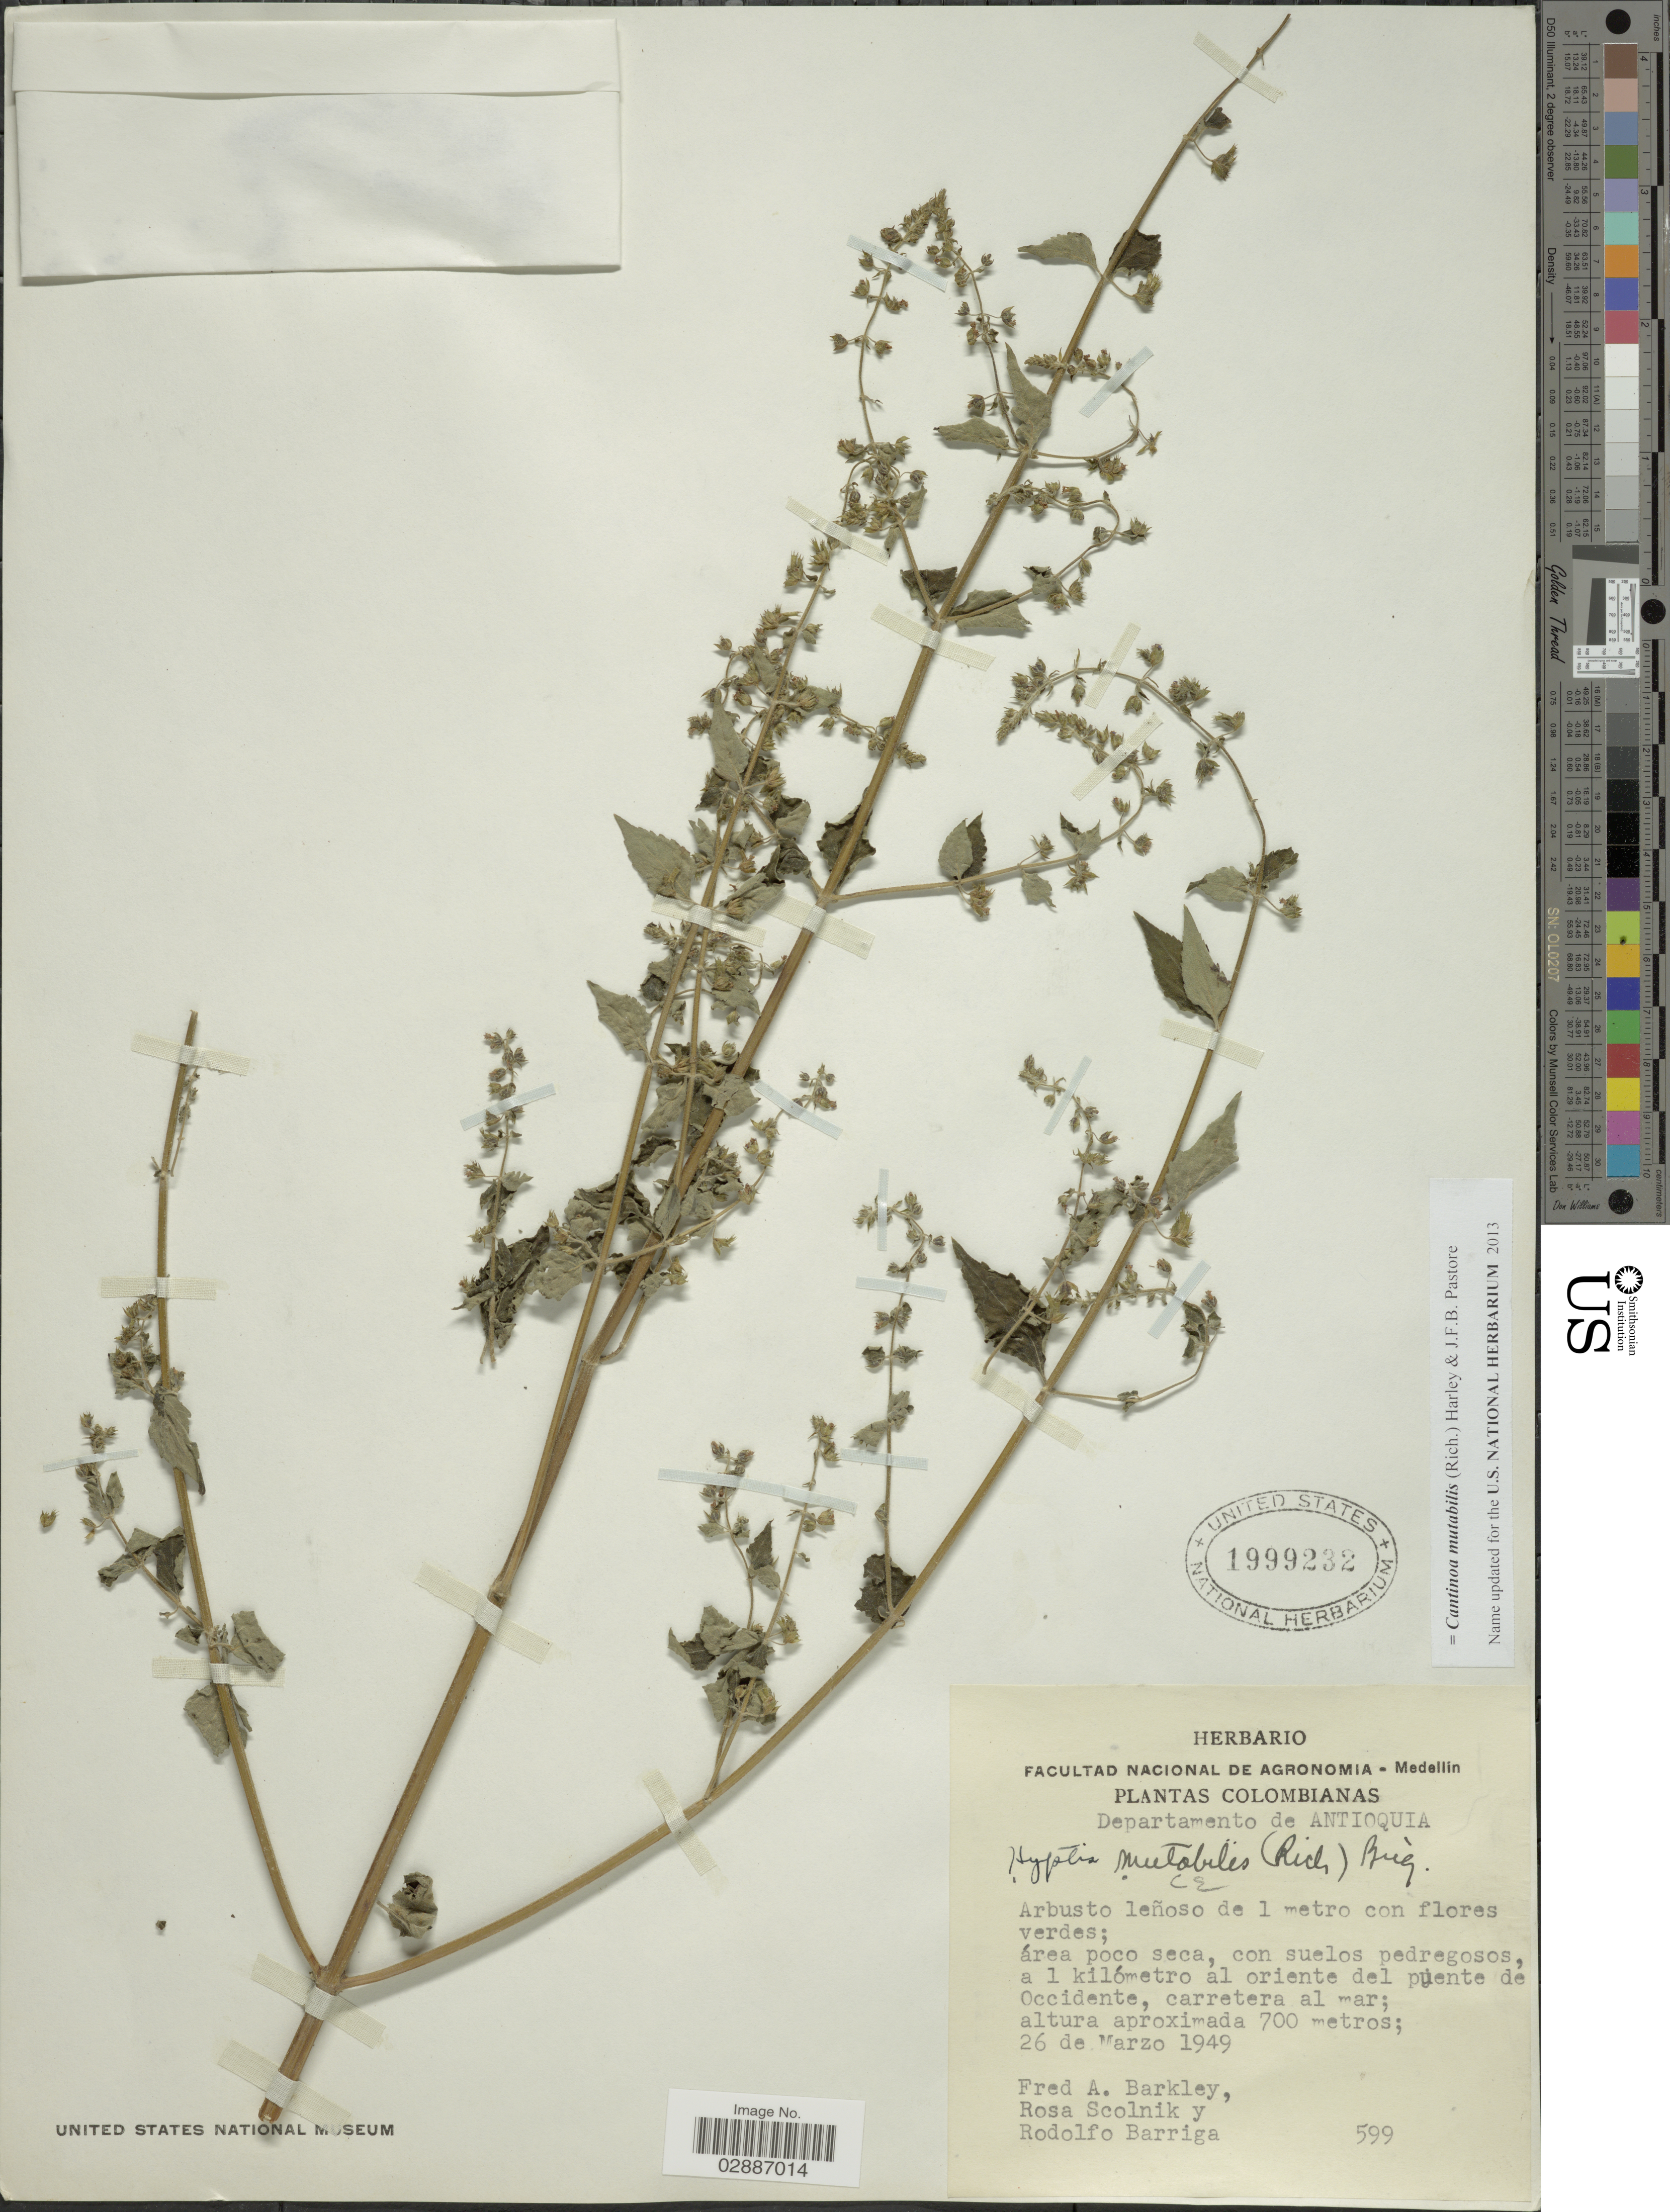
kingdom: Plantae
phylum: Tracheophyta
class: Magnoliopsida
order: Lamiales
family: Lamiaceae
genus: Cantinoa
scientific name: Cantinoa mutabilis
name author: (Epling) Harley & J.F.B. Pastore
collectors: F. A. Barkley, R. Scolnik & R. Barriga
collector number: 599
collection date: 1949-03-26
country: Colombia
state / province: Antioquia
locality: Departamento de Antioquia. A 1 kilómetro al oriente del puente de Occidente, carretera al mar.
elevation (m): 700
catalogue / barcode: US 1999232